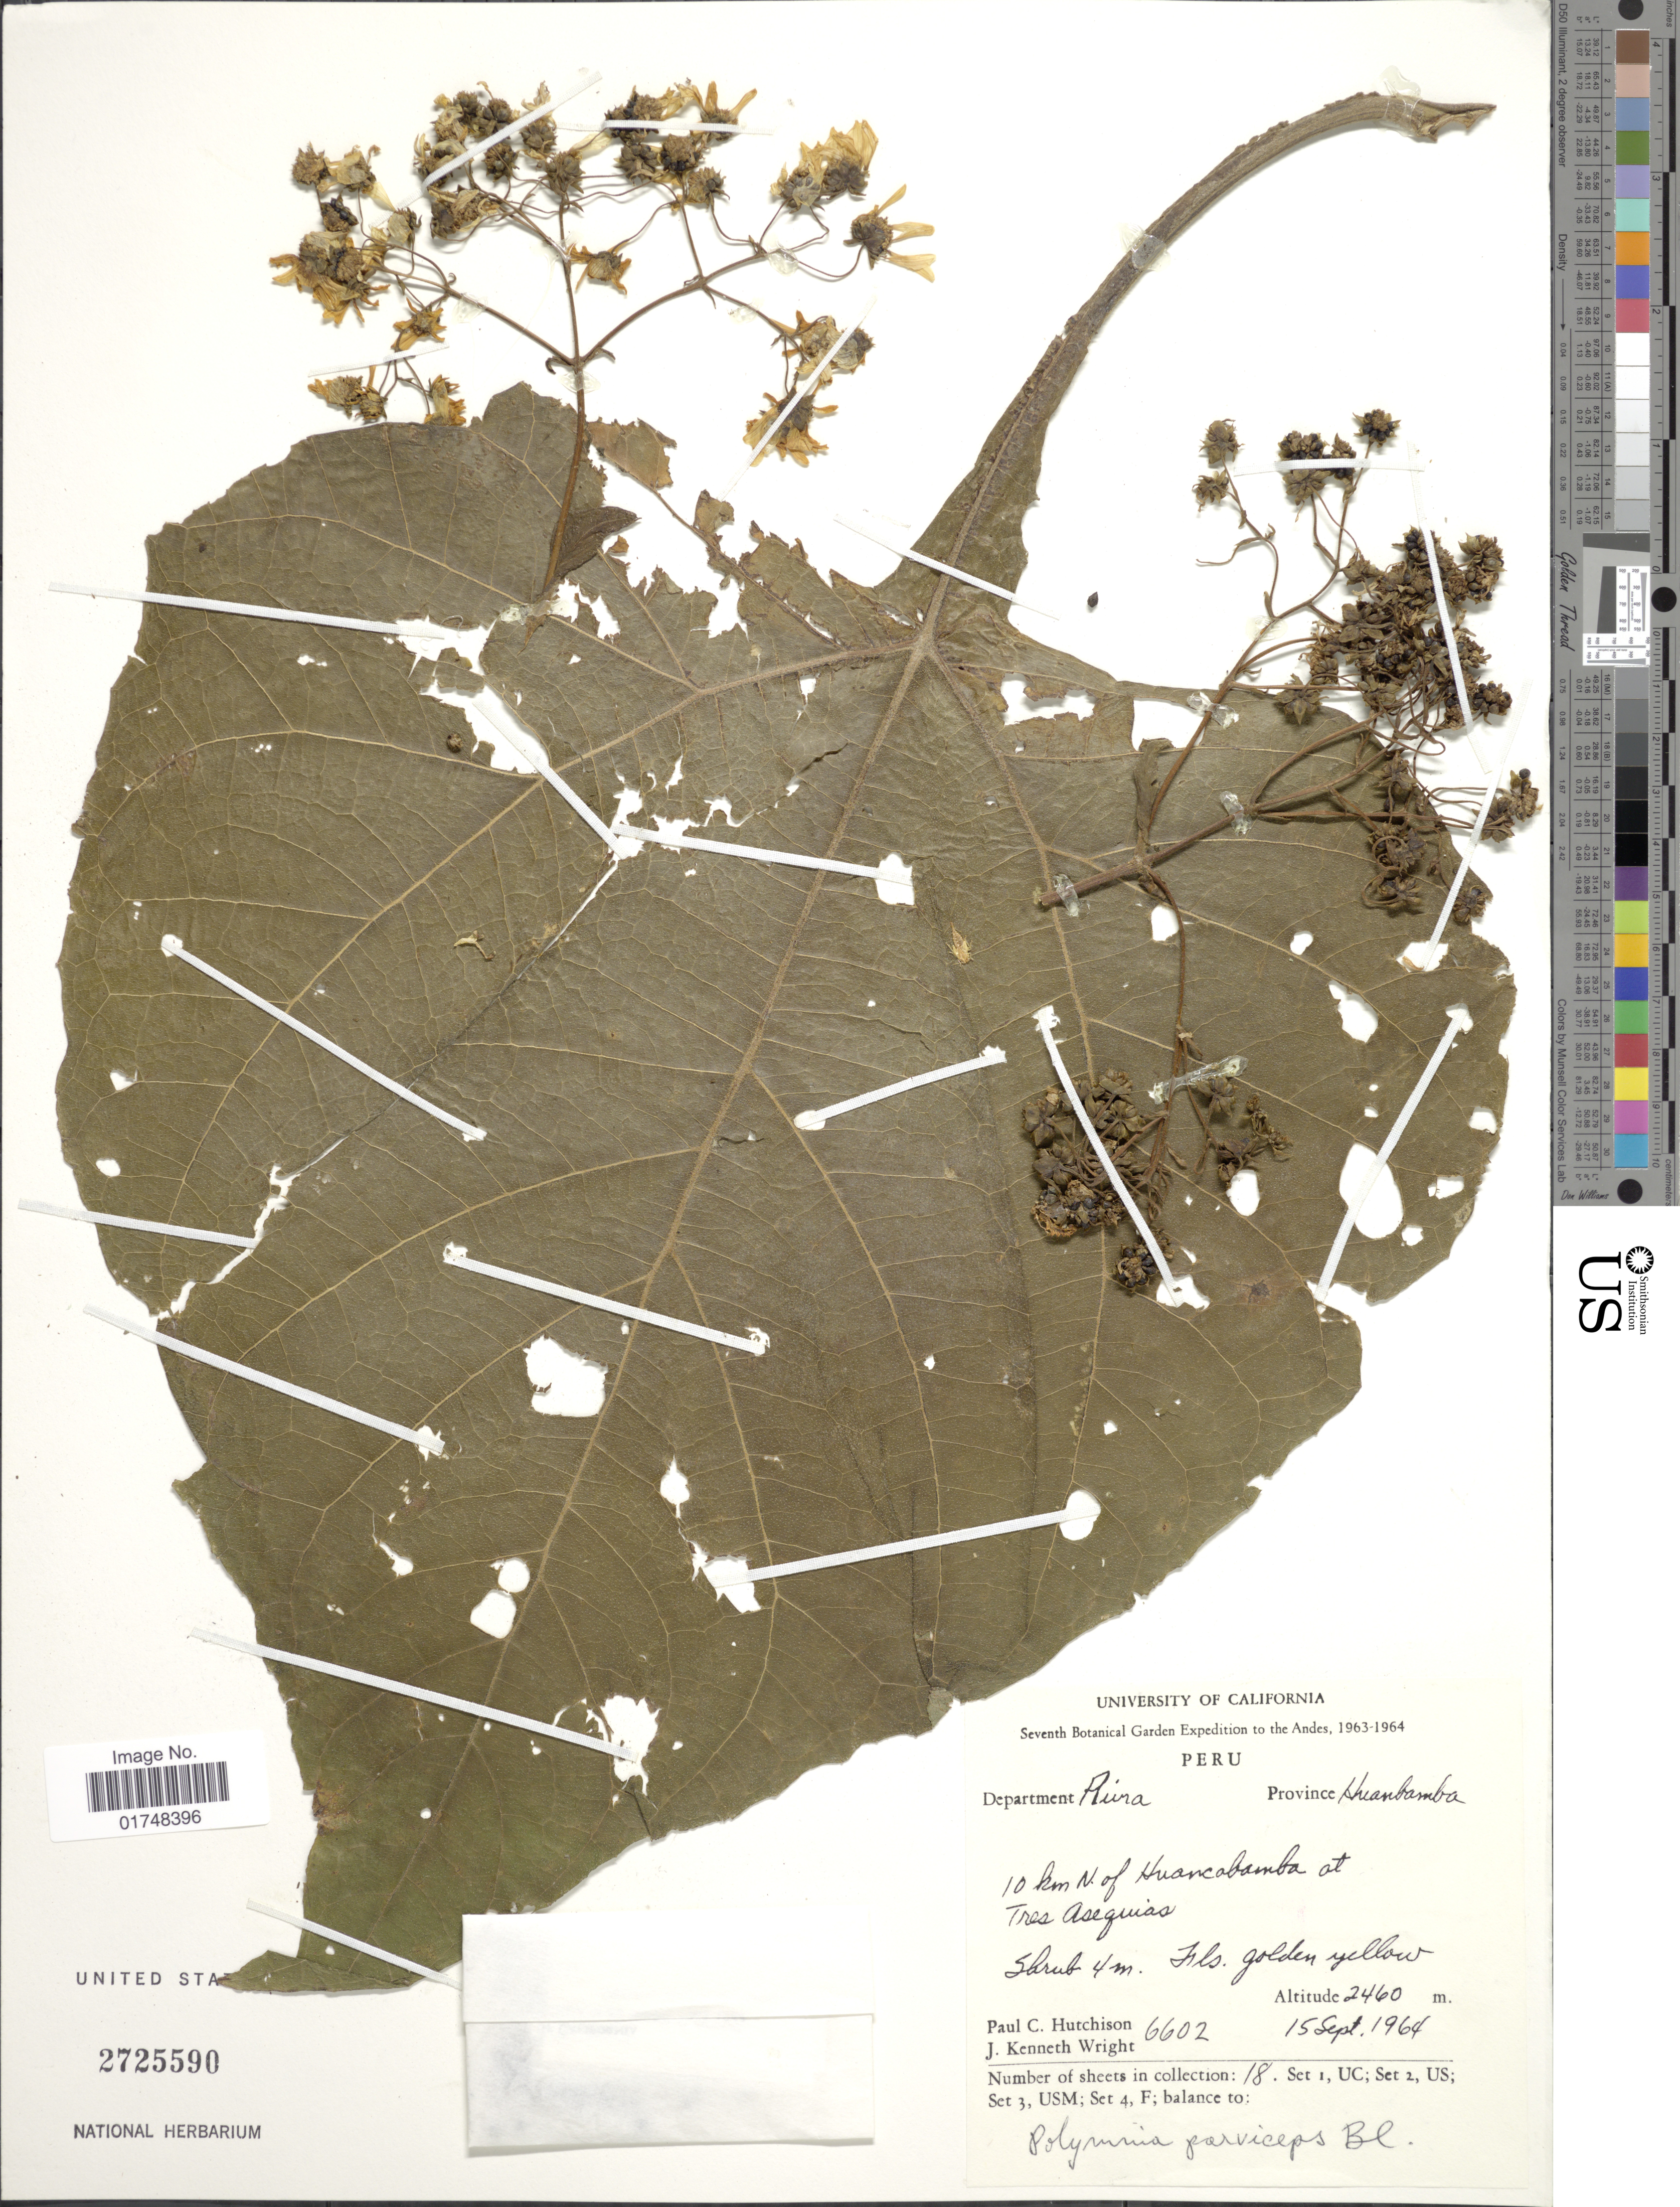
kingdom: Plantae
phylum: Tracheophyta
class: Magnoliopsida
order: Asterales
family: Asteraceae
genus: Smallanthus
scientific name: Smallanthus parviceps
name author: (S.F. Blake) H. Rob.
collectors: P. C. Hutchison & J. K. Wright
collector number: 6602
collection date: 1964-09-15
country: Peru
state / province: Piura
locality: Andes, Province Huanbamba, 10 km N of Huancabamba at Tres Asequias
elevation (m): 2460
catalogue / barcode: US 2725590